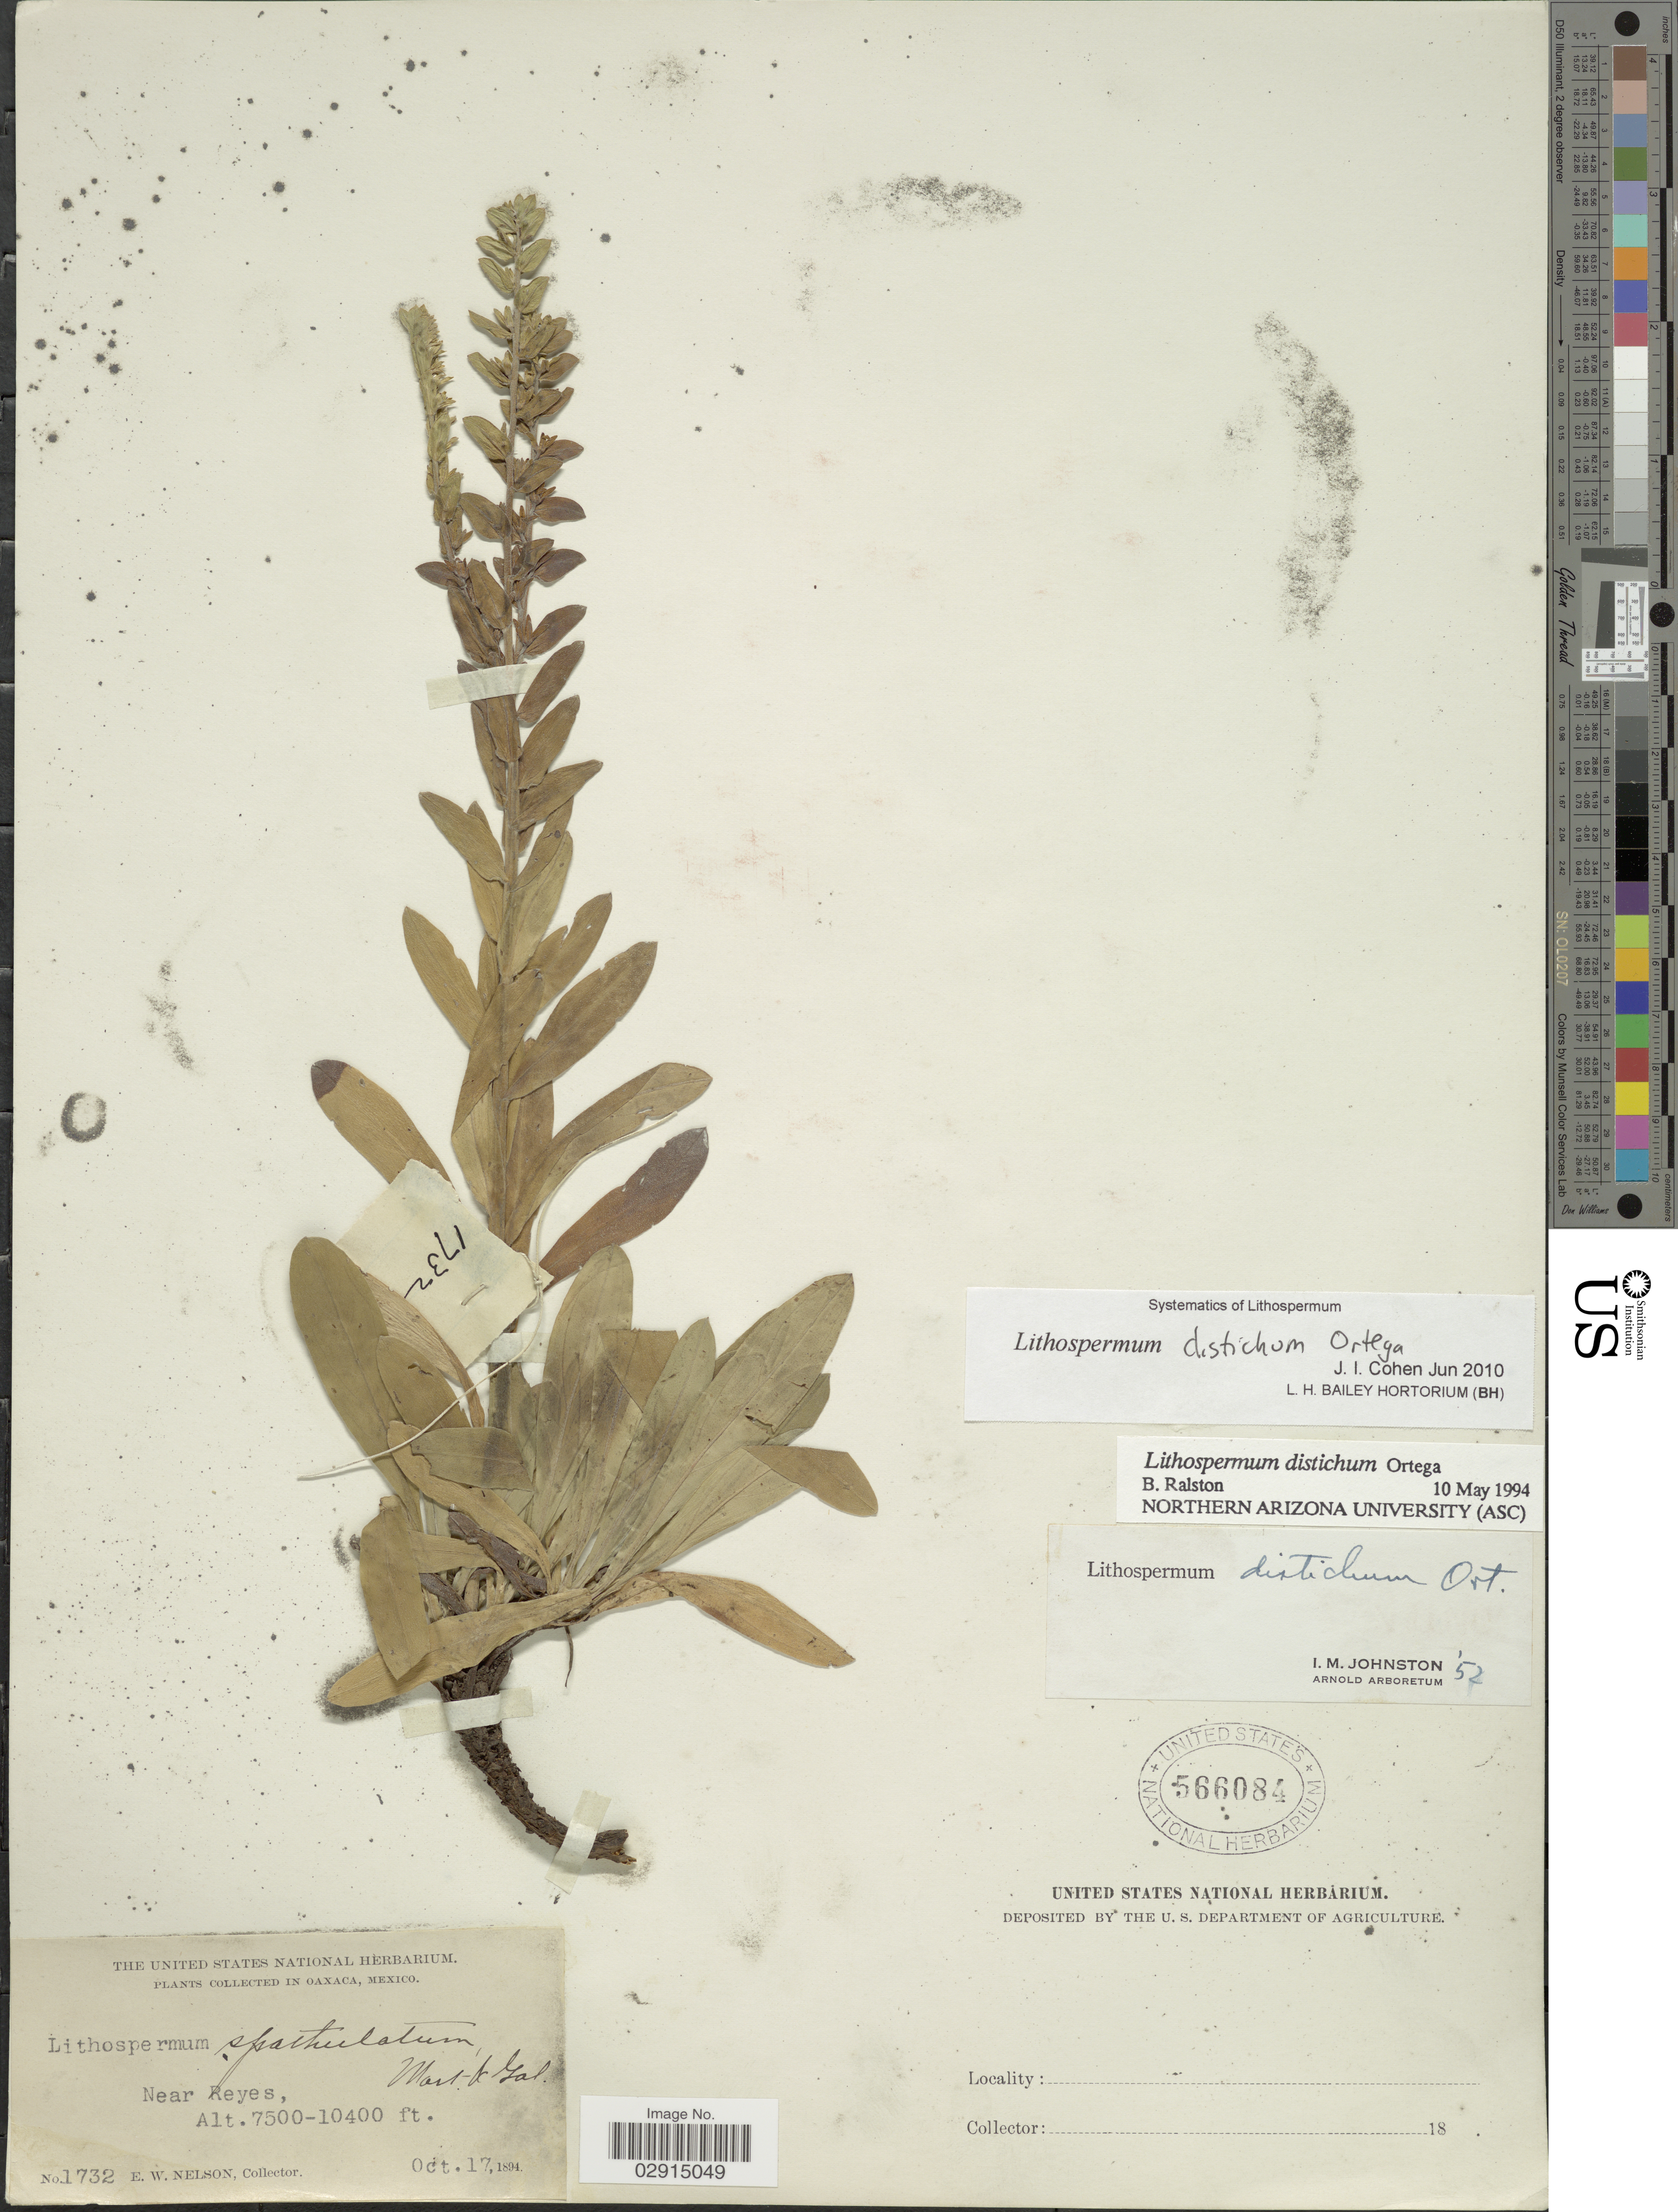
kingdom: Plantae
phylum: Tracheophyta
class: Magnoliopsida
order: Boraginales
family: Boraginaceae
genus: Lithospermum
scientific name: Lithospermum distichum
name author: Ortega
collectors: E. W. Nelson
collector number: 1732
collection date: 1894-10-17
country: Mexico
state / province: Oaxaca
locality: Near Reyes. Oaxaca, Mexico.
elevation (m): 2286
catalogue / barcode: US 566084